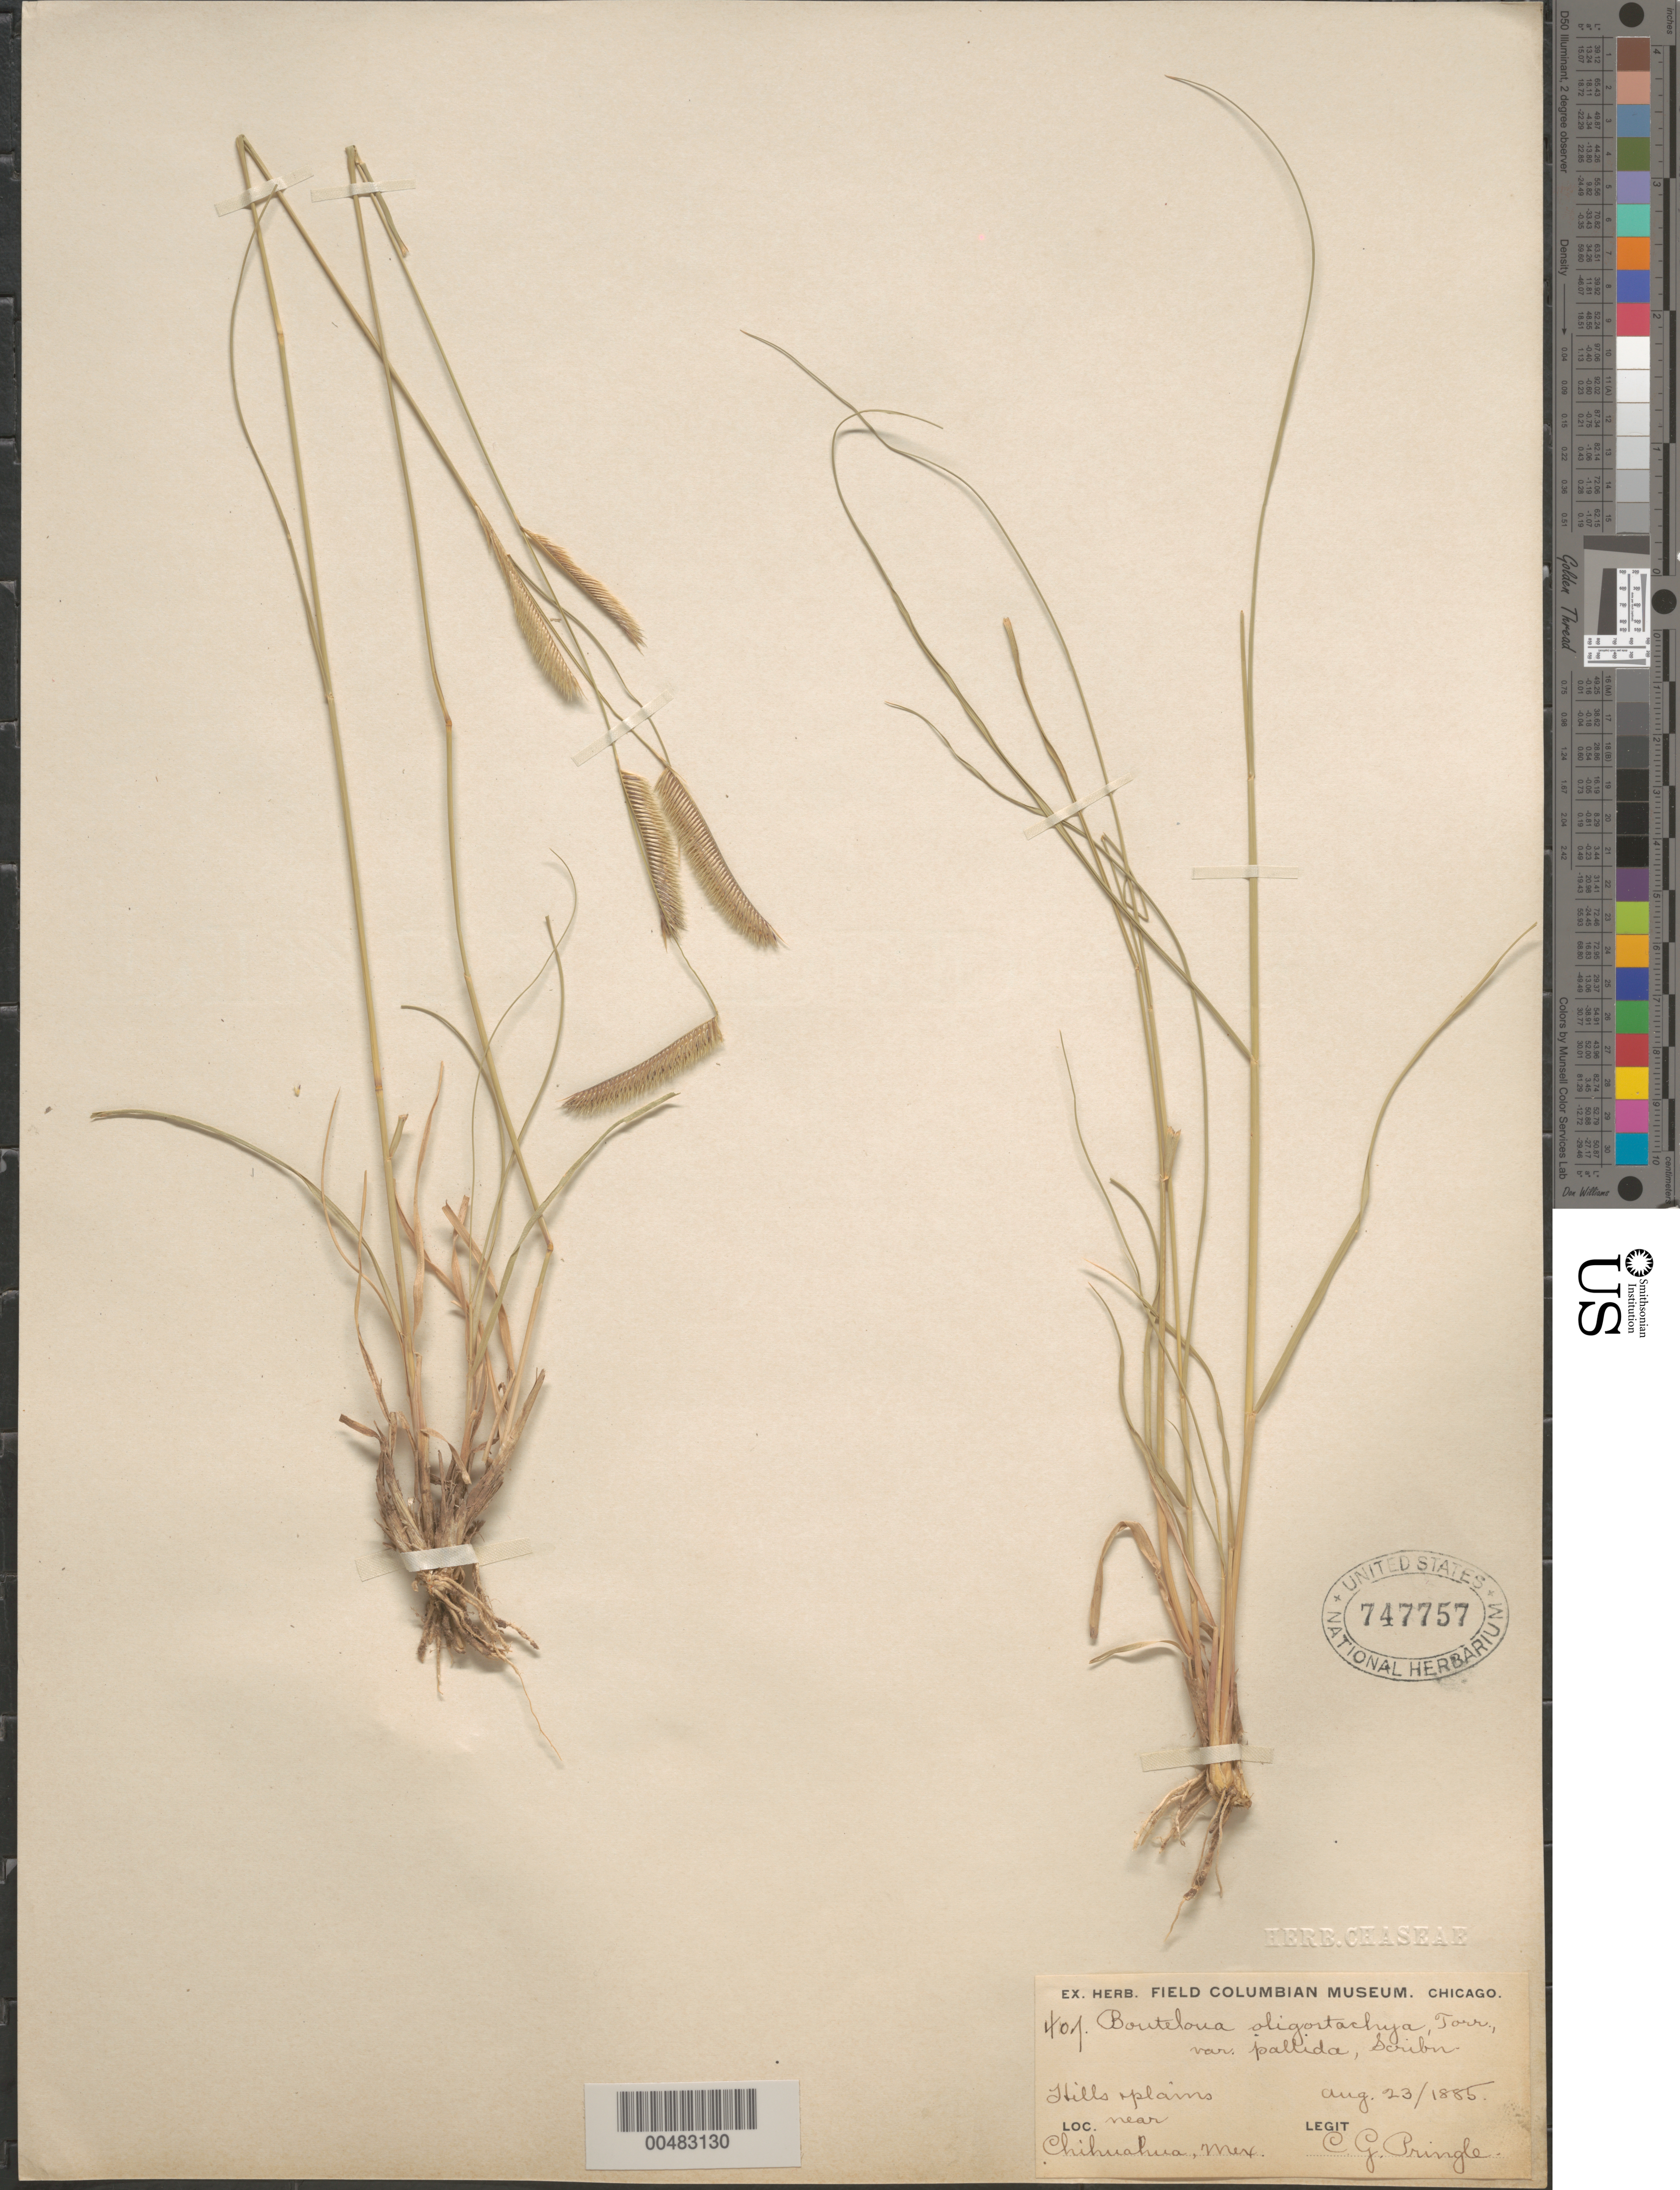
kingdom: Plantae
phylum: Tracheophyta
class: Liliopsida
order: Poales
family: Poaceae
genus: Bouteloua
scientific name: Bouteloua gracilis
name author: (Kunth) Lag. ex Griffiths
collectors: C. G. Pringle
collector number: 407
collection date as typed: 23 Aug 1885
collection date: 1885-08-23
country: Mexico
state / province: Chihuahua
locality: Hills and plains near Chihuahua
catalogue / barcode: US 747757